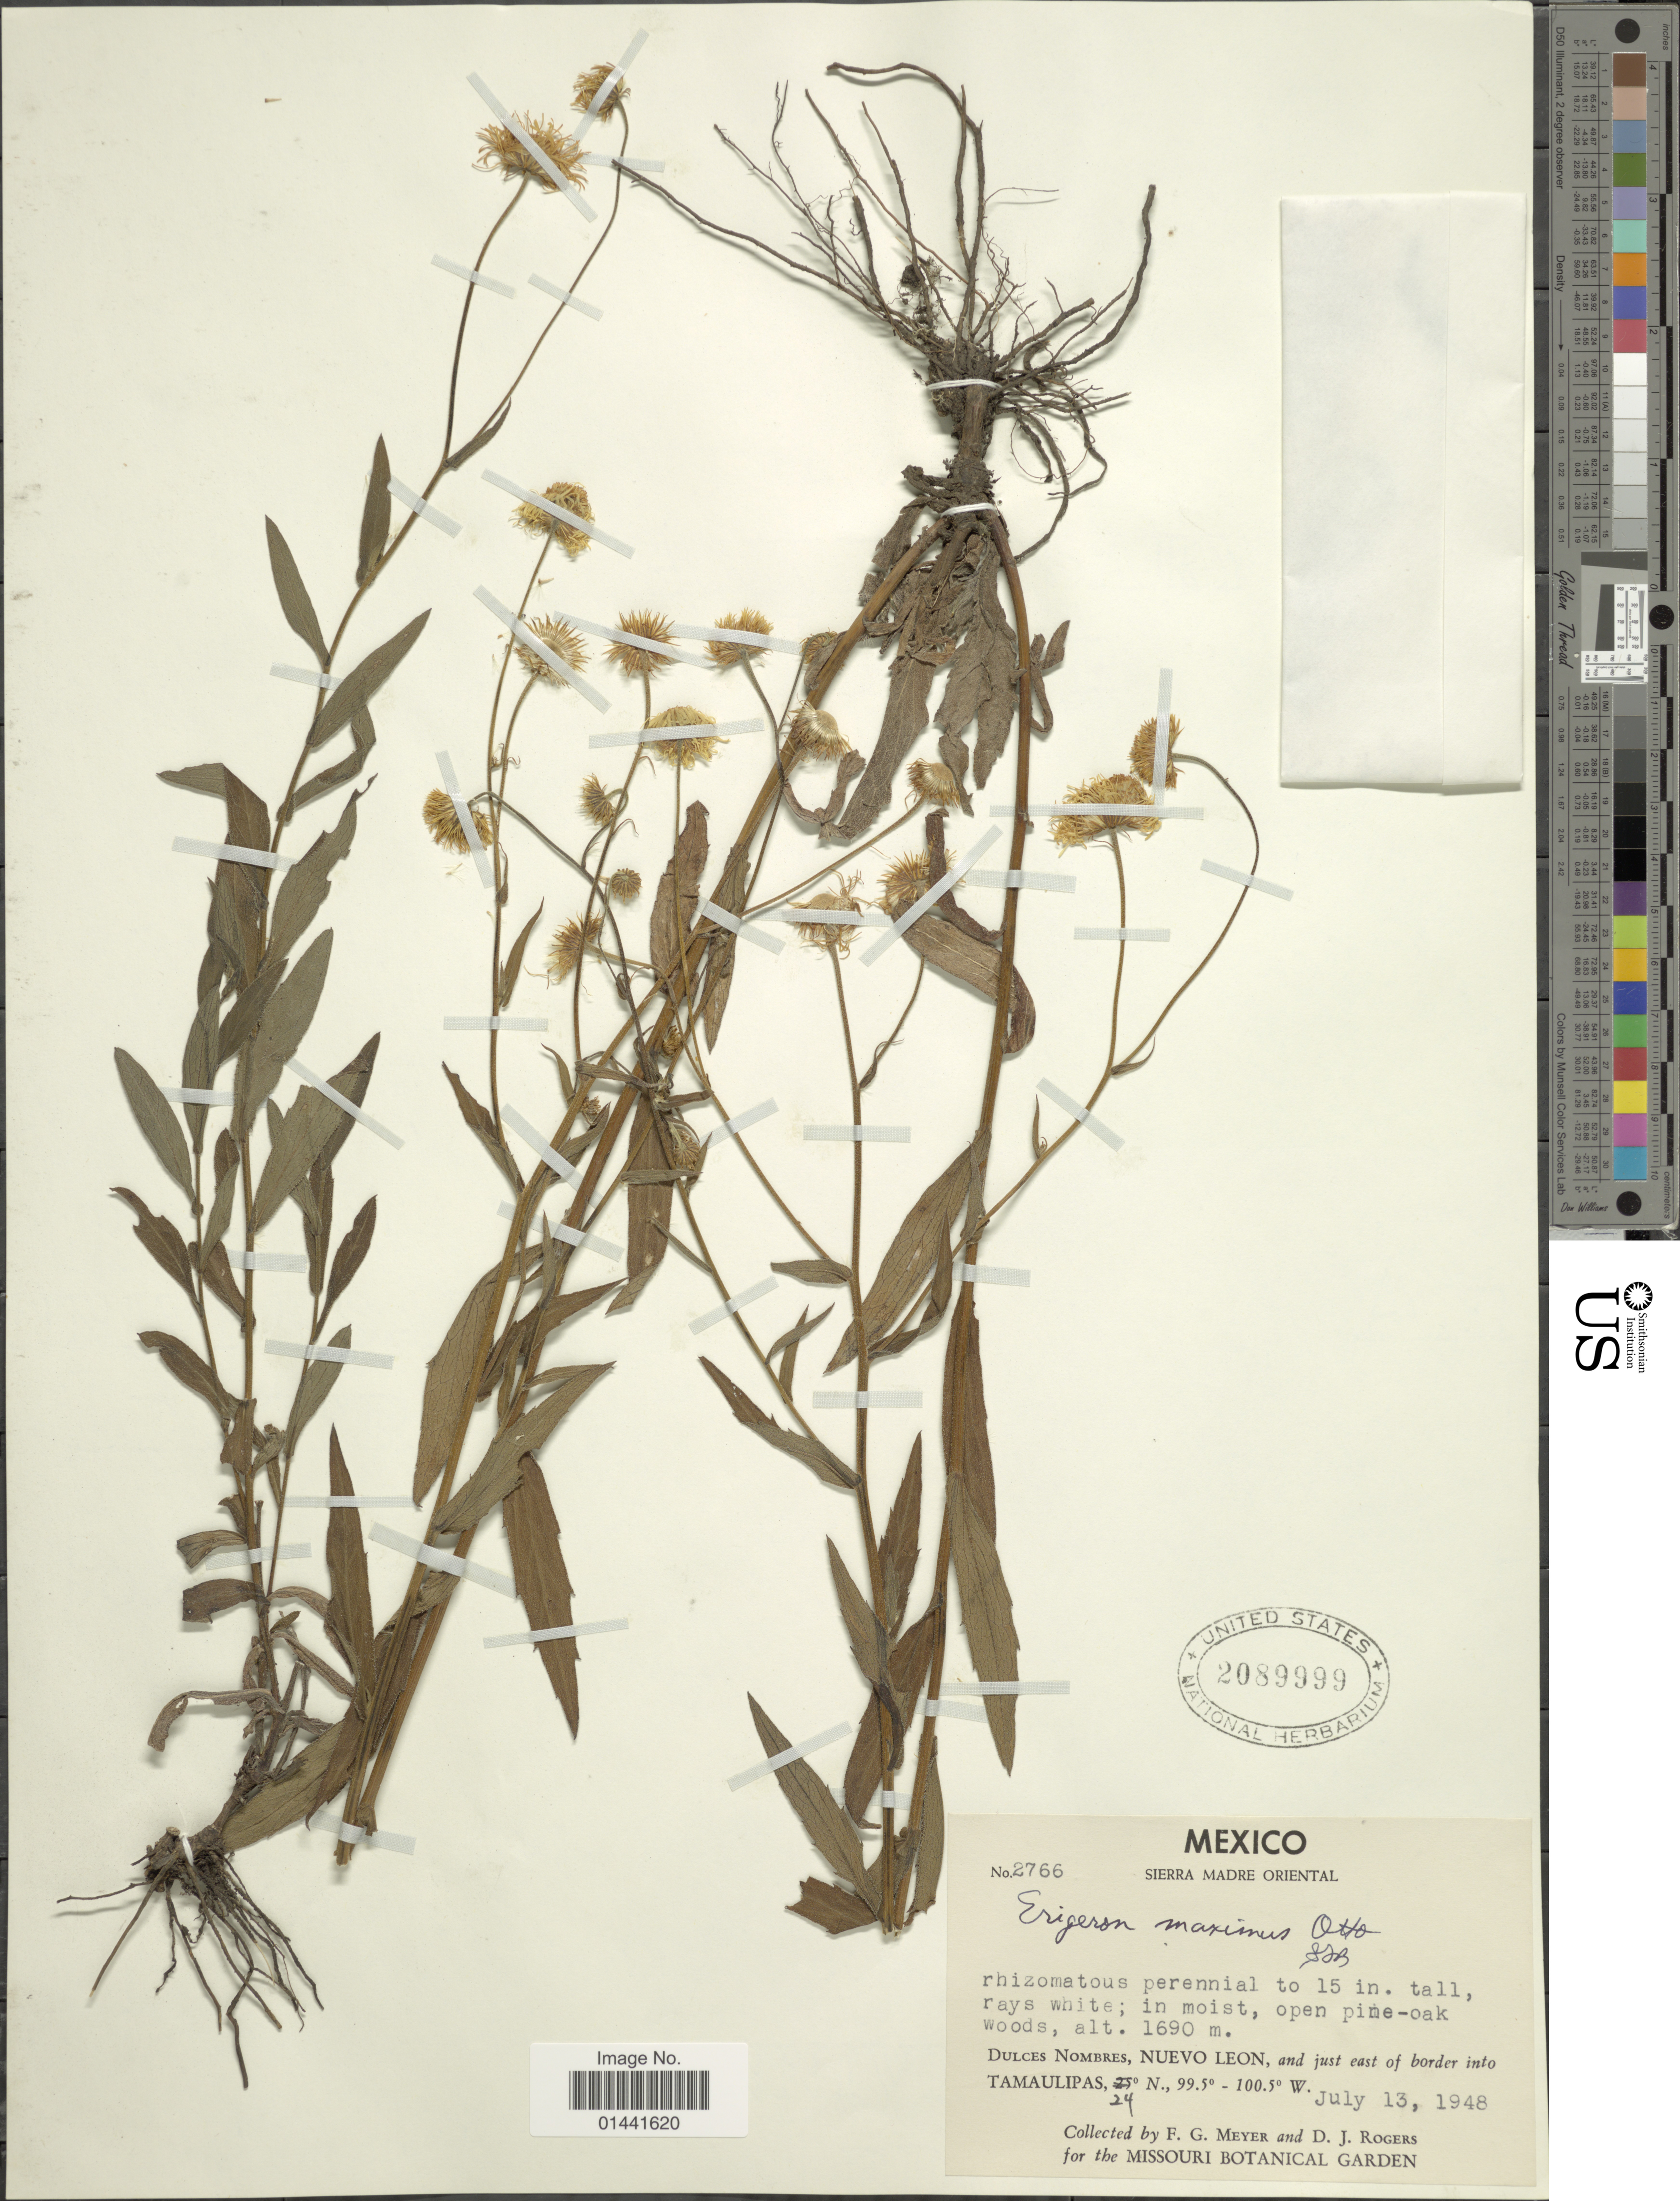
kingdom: Plantae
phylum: Tracheophyta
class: Magnoliopsida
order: Asterales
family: Asteraceae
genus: Erigeron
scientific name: Erigeron maximus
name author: Otto ex DC.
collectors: F. G. Meyer & D. J. Rogers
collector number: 2766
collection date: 1948-07-13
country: Mexico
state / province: Nuevo León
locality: Sierra Madre Oriental, Dulces Nombres, and just east of border into Tamaulipas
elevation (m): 1690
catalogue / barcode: US 2089999